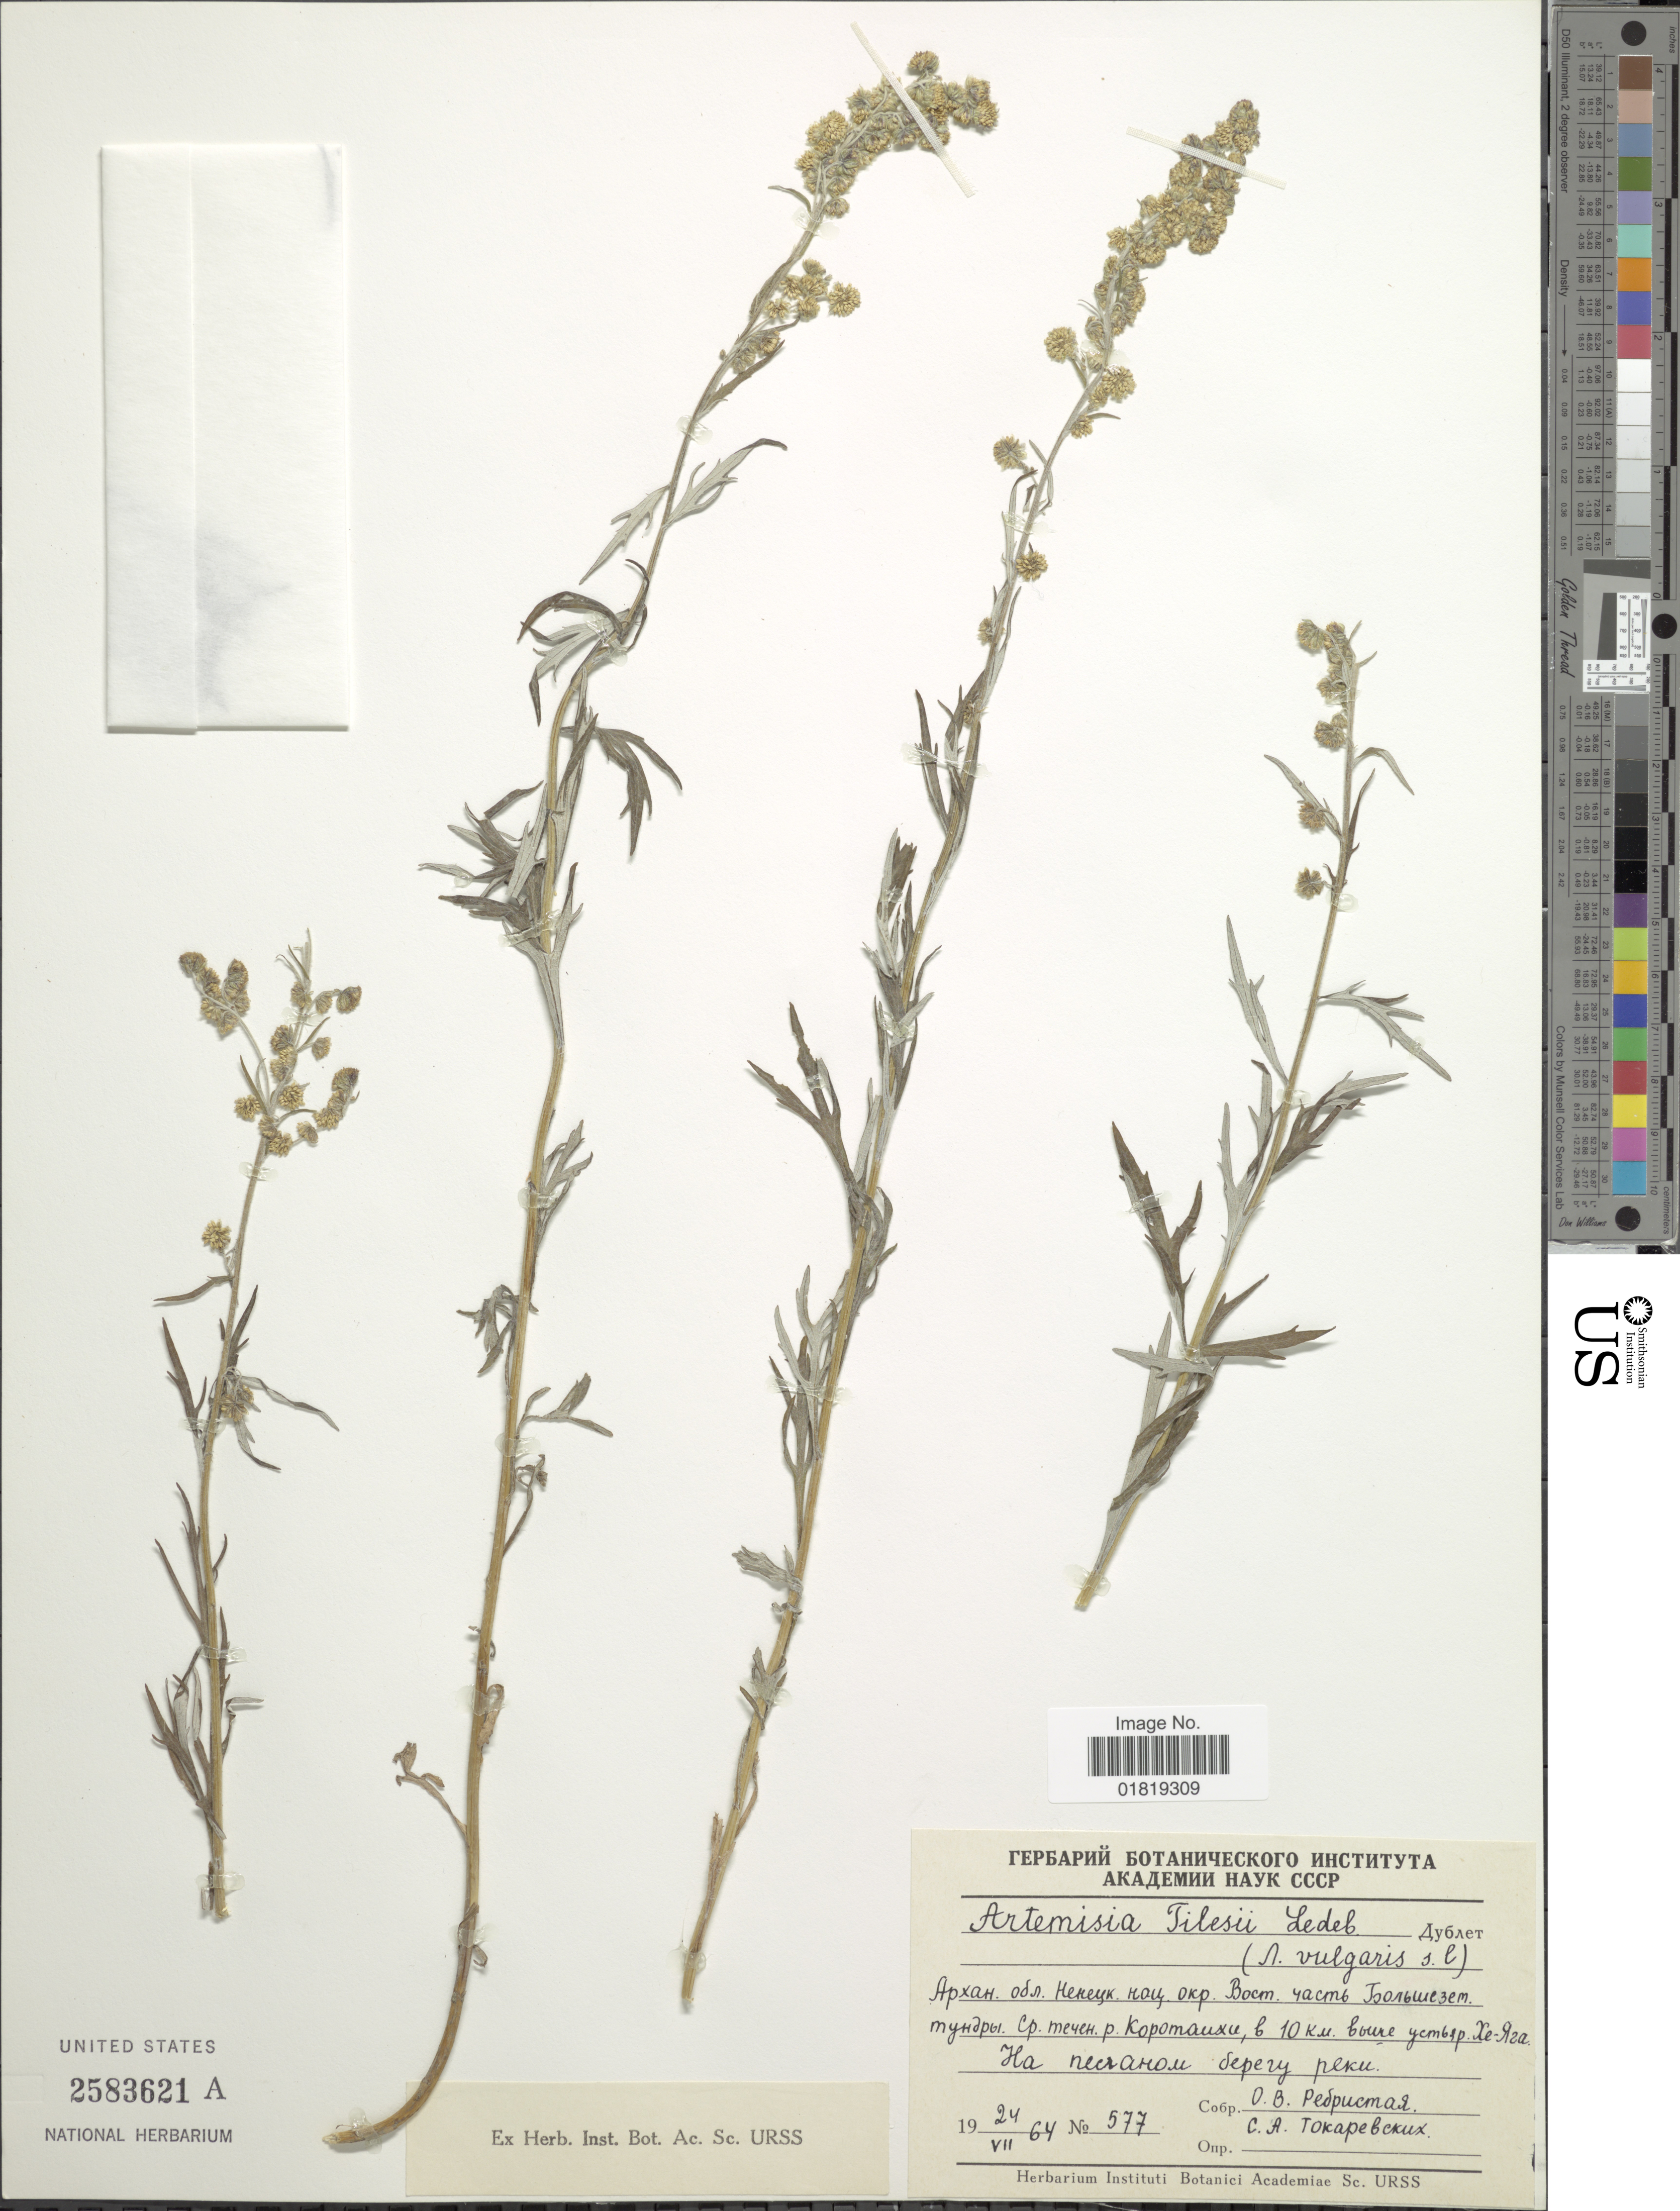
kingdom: Plantae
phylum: Tracheophyta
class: Magnoliopsida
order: Asterales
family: Asteraceae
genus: Artemisia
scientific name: Artemisia vulgaris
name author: L.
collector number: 577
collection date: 1964-07-24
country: U.S.S.R.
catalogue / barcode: US 2583621A